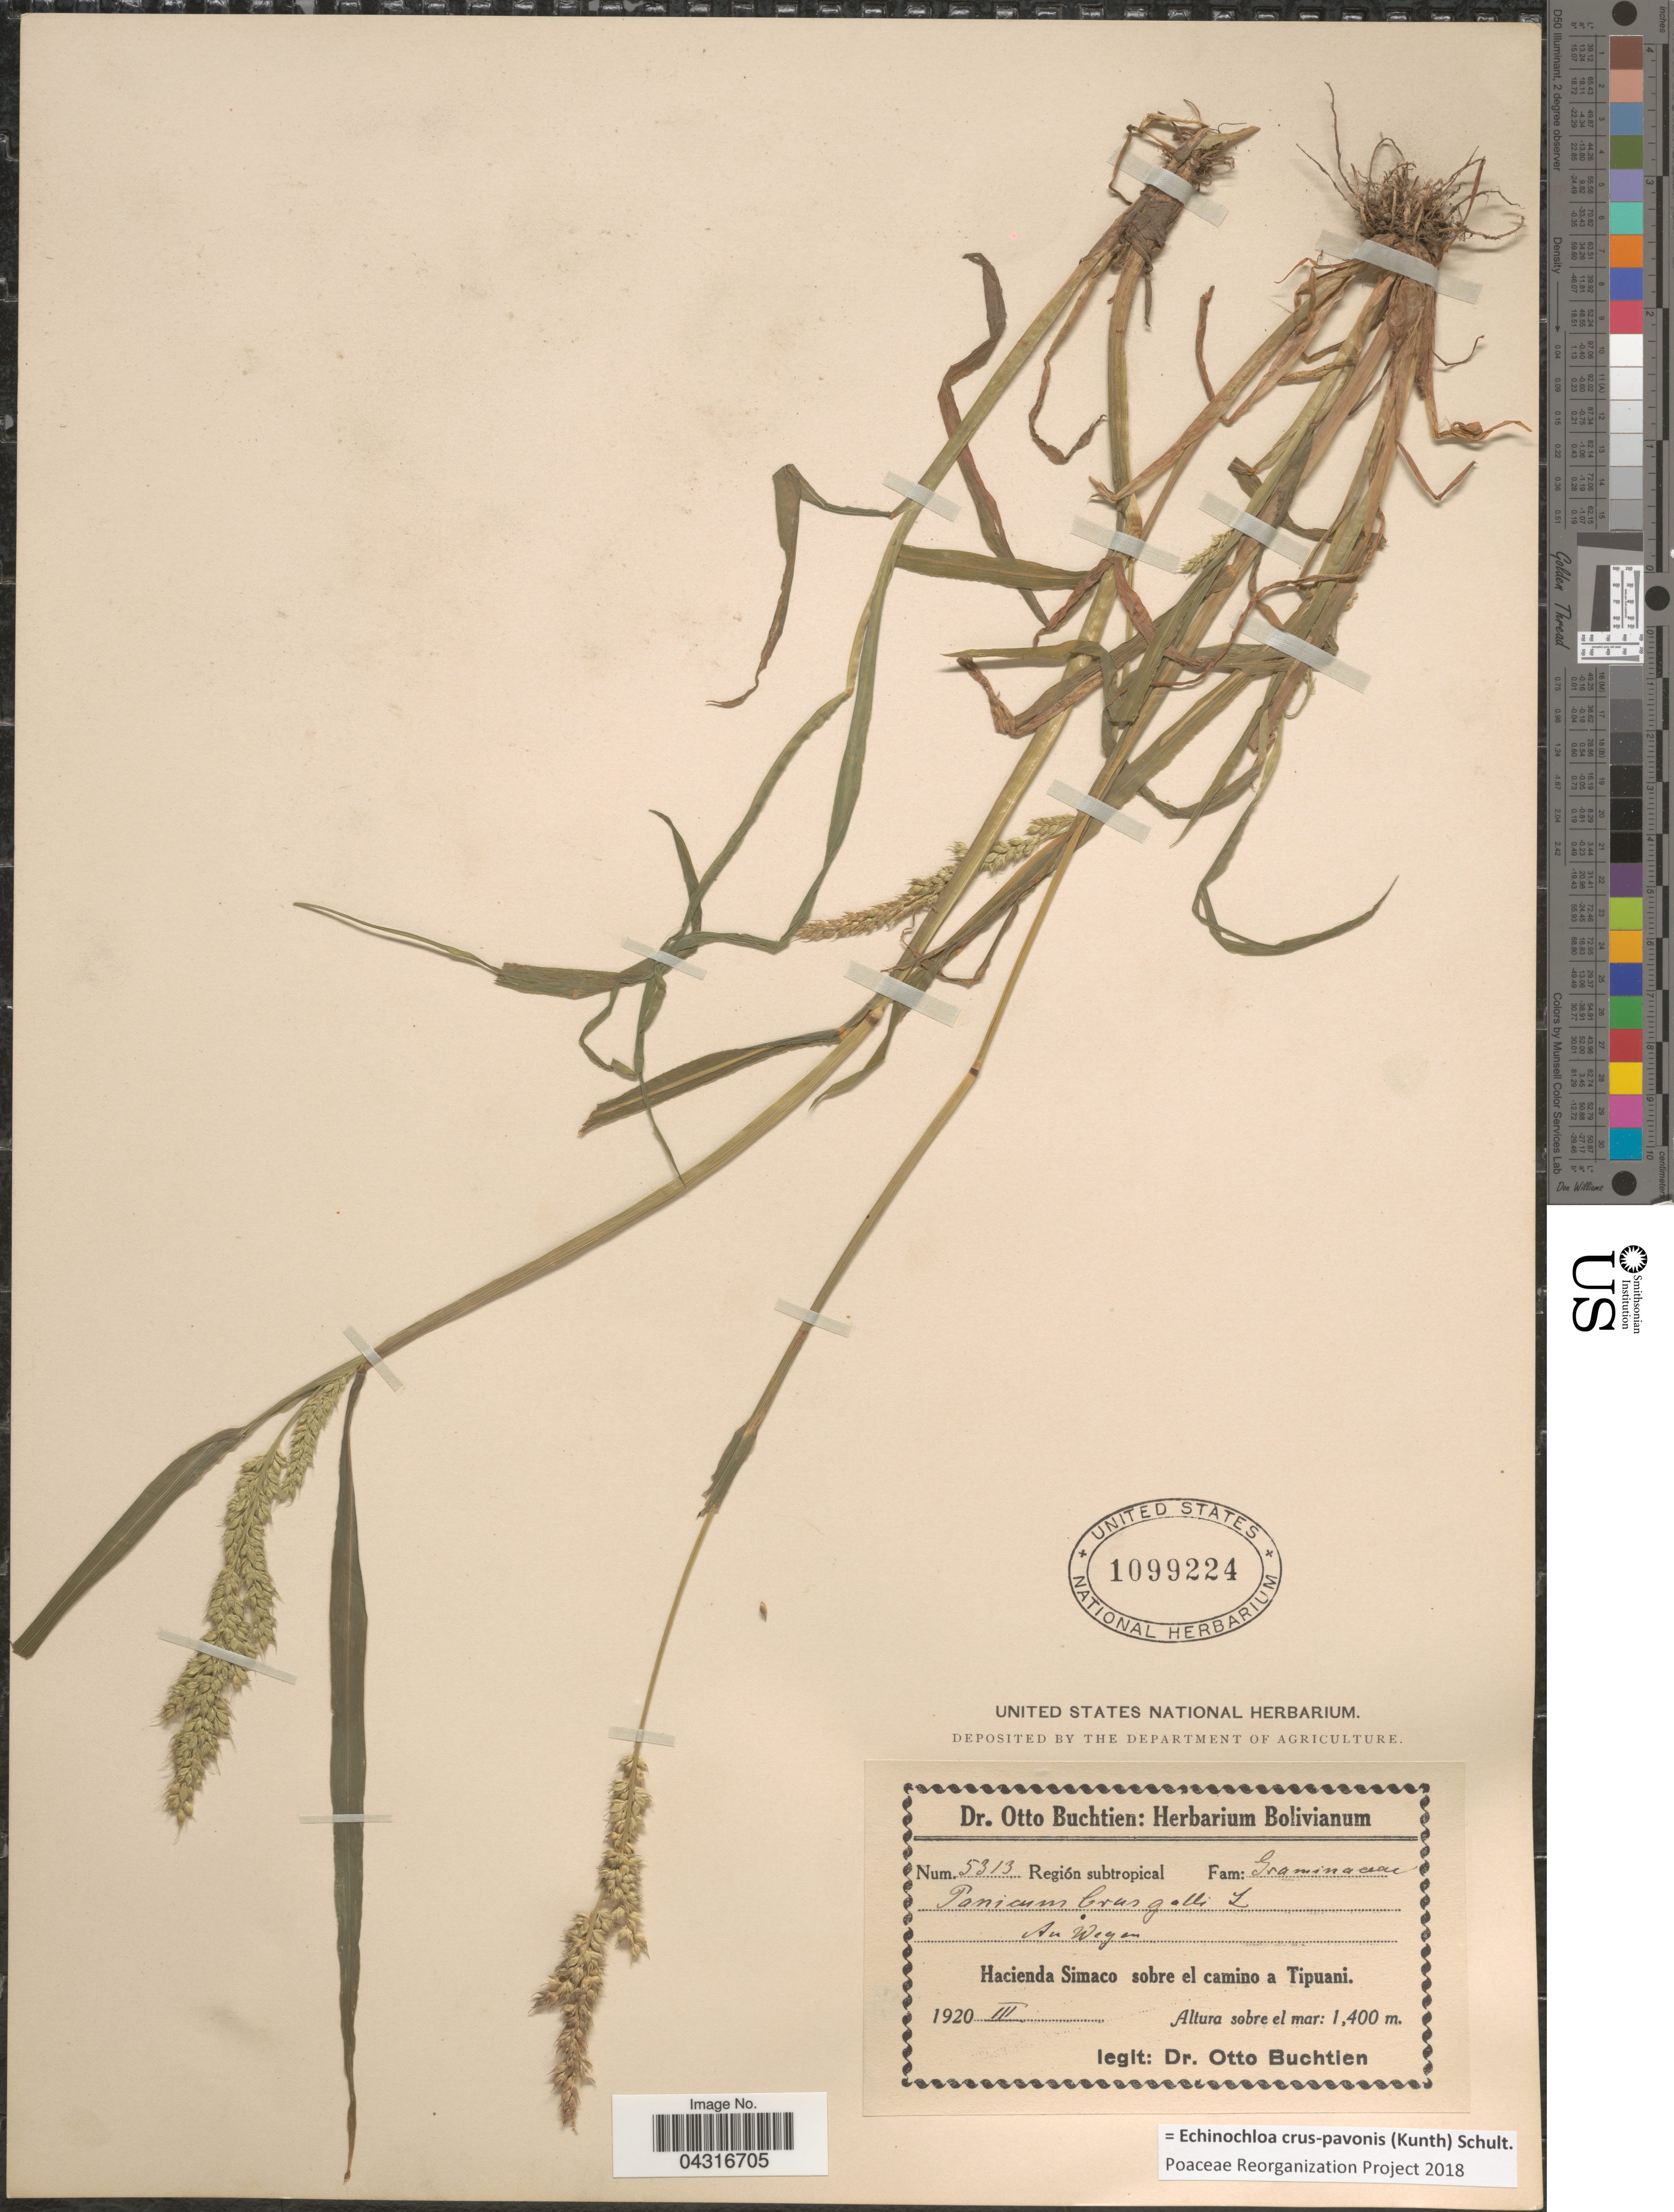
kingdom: Plantae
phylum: Tracheophyta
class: Liliopsida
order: Poales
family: Poaceae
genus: Echinochloa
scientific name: Echinochloa crus-pavonis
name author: (Kunth) Schult.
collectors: O. Buchtien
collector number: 5313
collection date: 1920-03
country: Bolivia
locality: Región subtropical. Hacienda Simaco sobre el camino a Tipuani.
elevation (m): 1400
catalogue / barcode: US 1099224